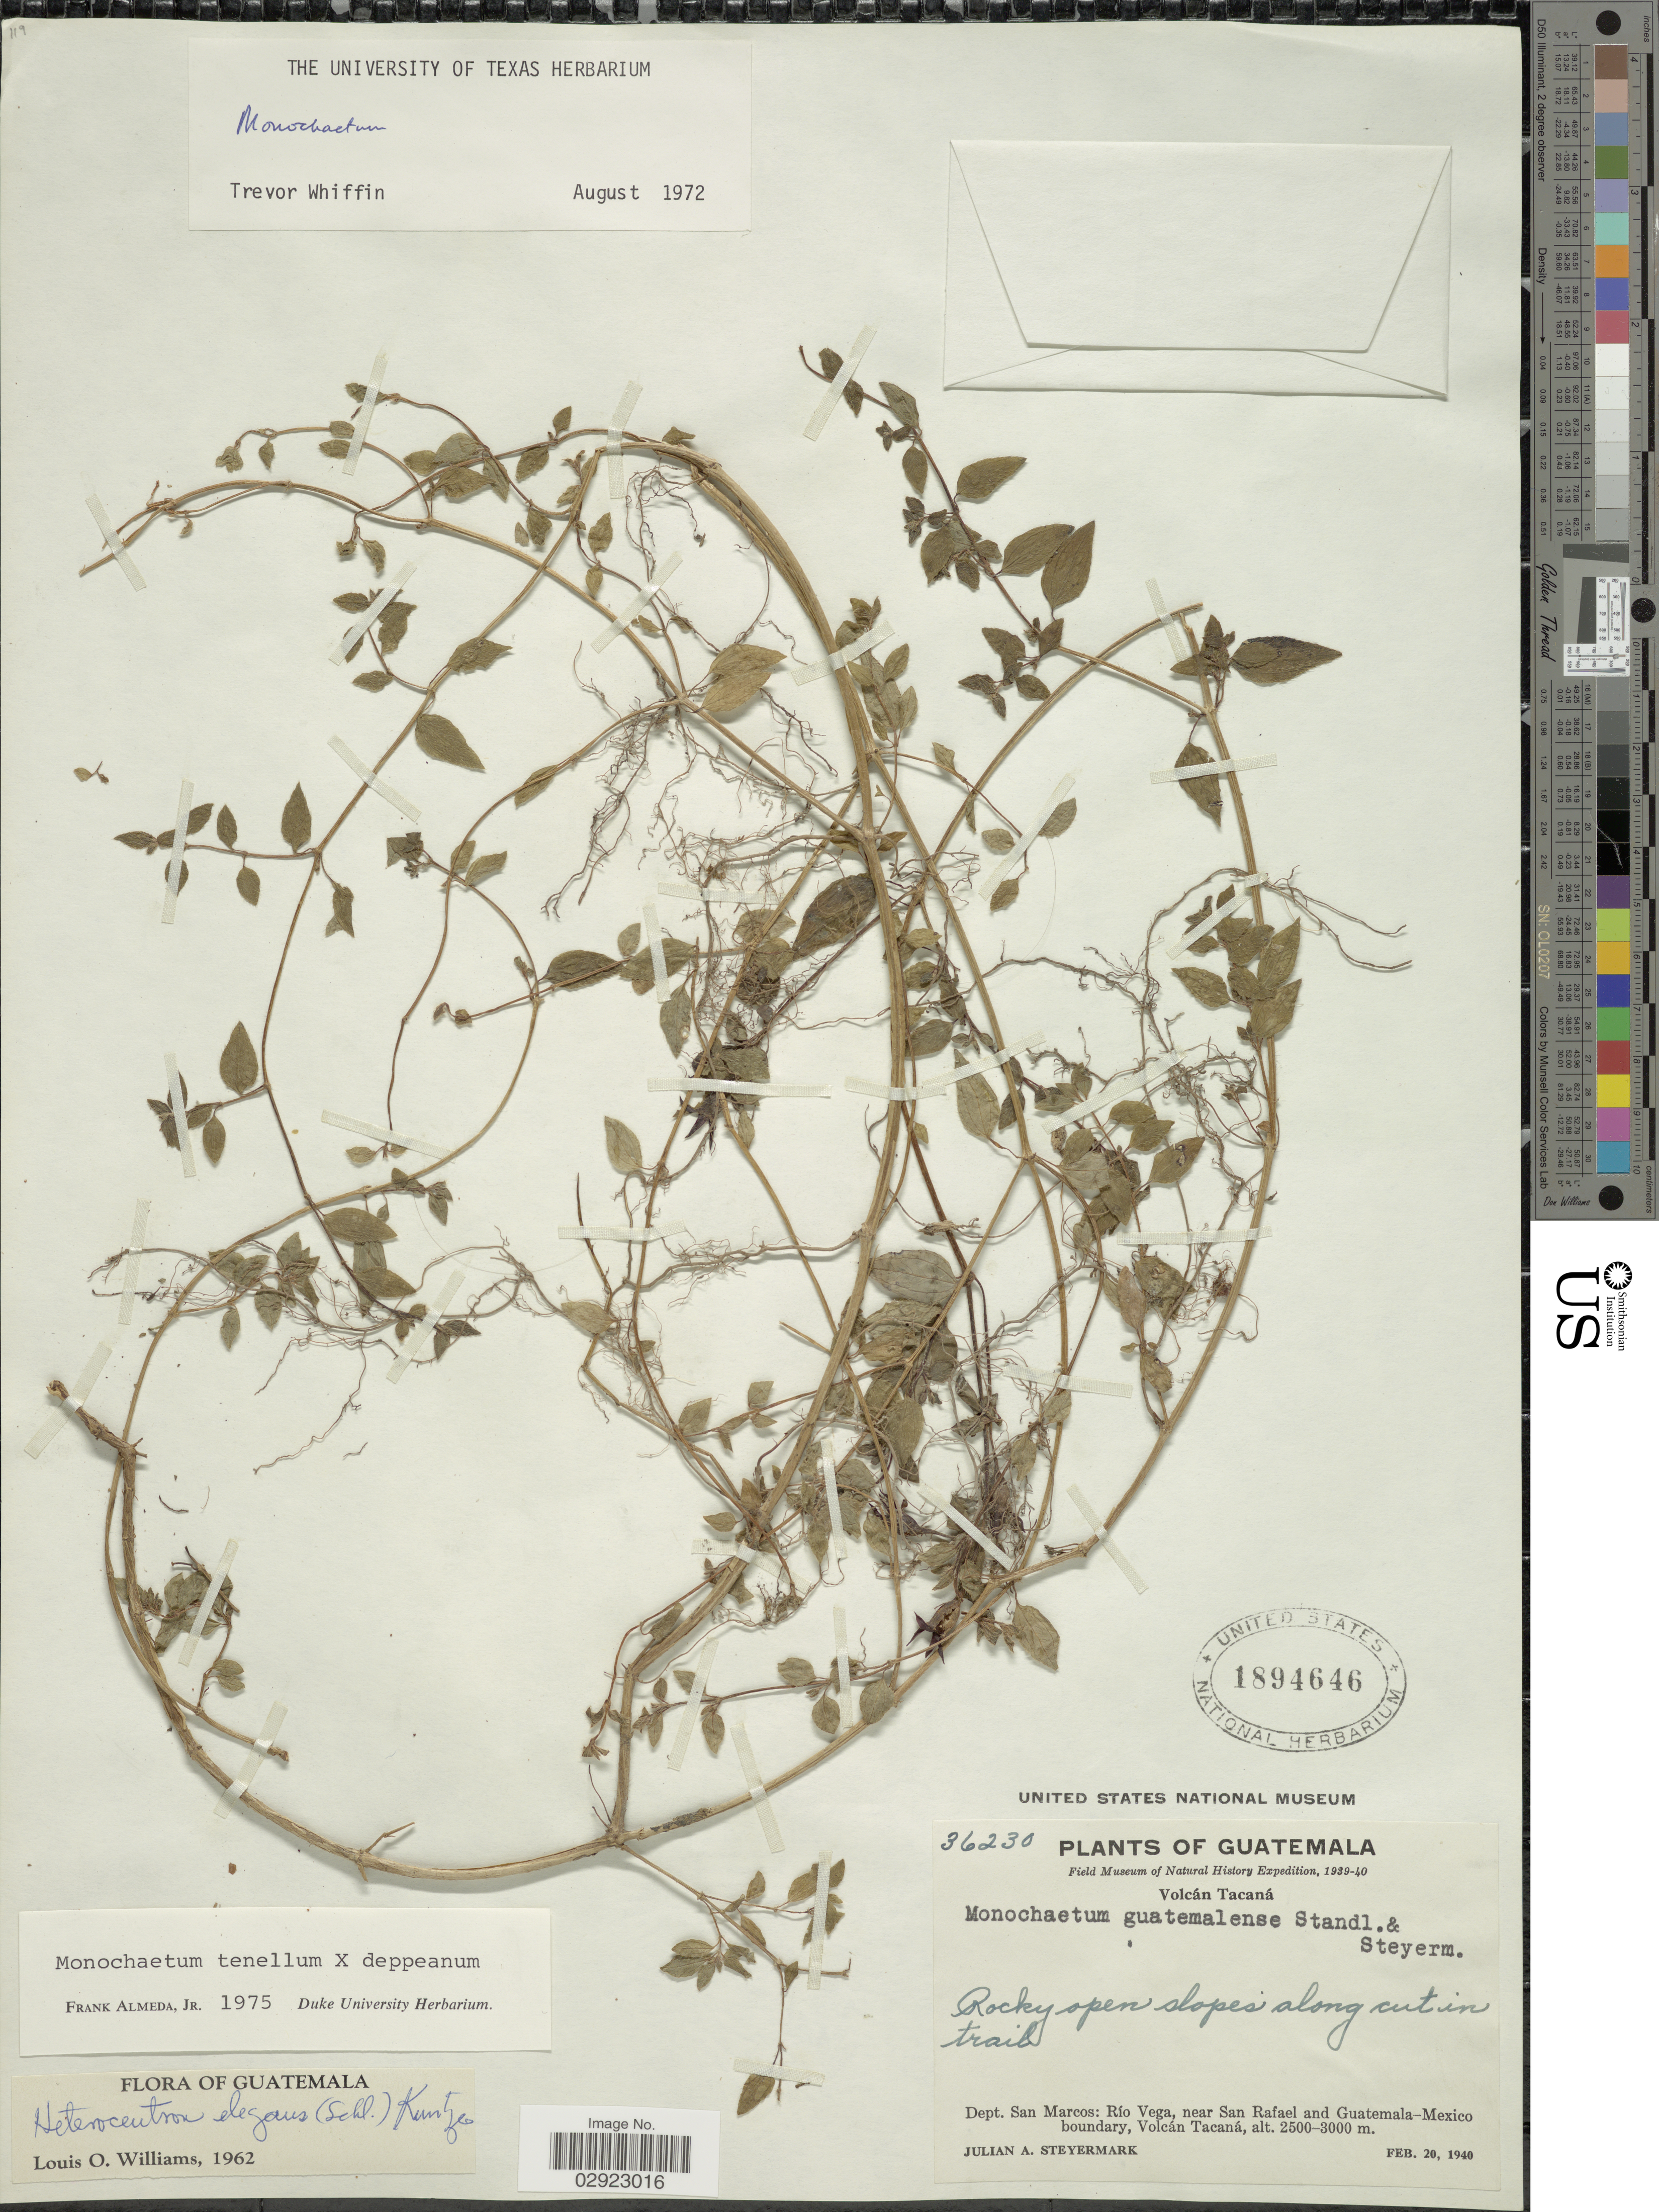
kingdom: Plantae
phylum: Tracheophyta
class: Magnoliopsida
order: Myrtales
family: Melastomataceae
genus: Monochaetum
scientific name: Monochaetum tenellum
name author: Naudin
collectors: J. Steyermark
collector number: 36230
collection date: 1940-02-20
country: Guatemala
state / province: San Marcos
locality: Volcán Tacaná. Dept. San Marcos: Río Vega, near San Rafael and Guatemala-Mexico boundary.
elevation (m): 2500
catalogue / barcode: US 1894646